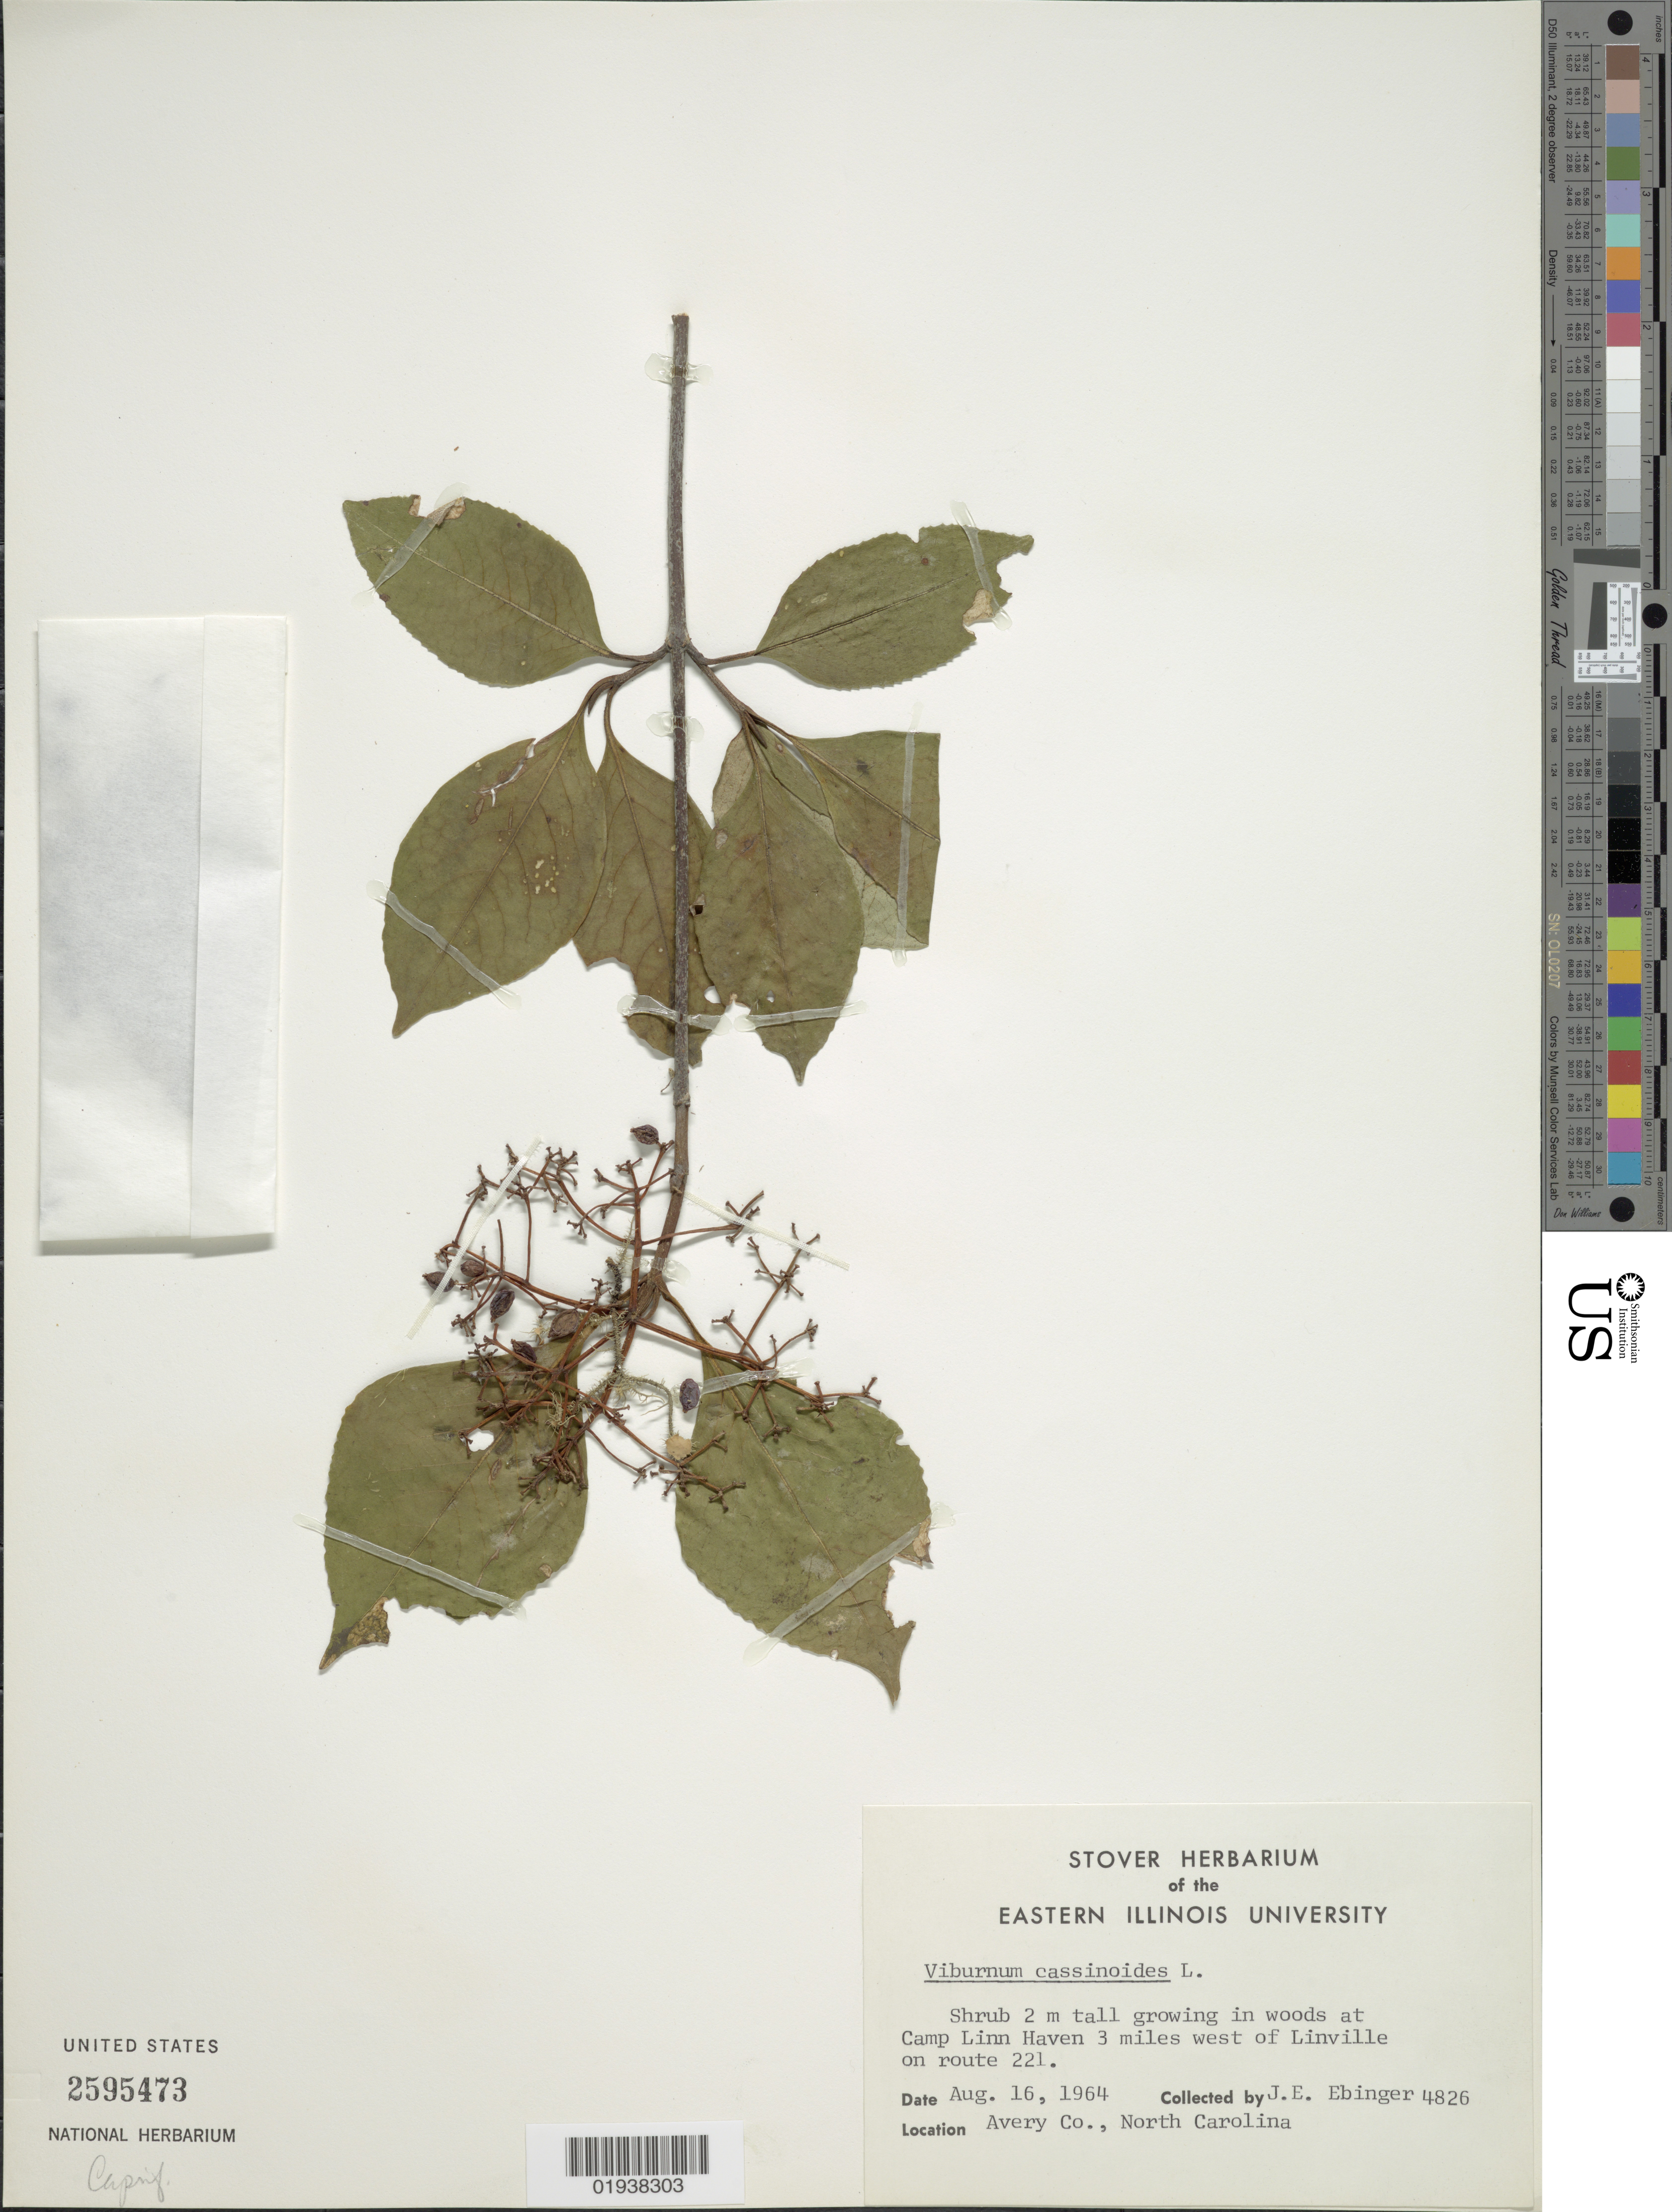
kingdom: Plantae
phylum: Tracheophyta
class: Magnoliopsida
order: Dipsacales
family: Viburnaceae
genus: Viburnum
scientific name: Viburnum cassinoides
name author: L.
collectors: J. Ebinger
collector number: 4826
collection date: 1964-08-16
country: United States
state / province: Illinois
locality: In woods at Camp Linn Haven 3 miles west of Linville on route 221. Avery Co.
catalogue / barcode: US 2595473